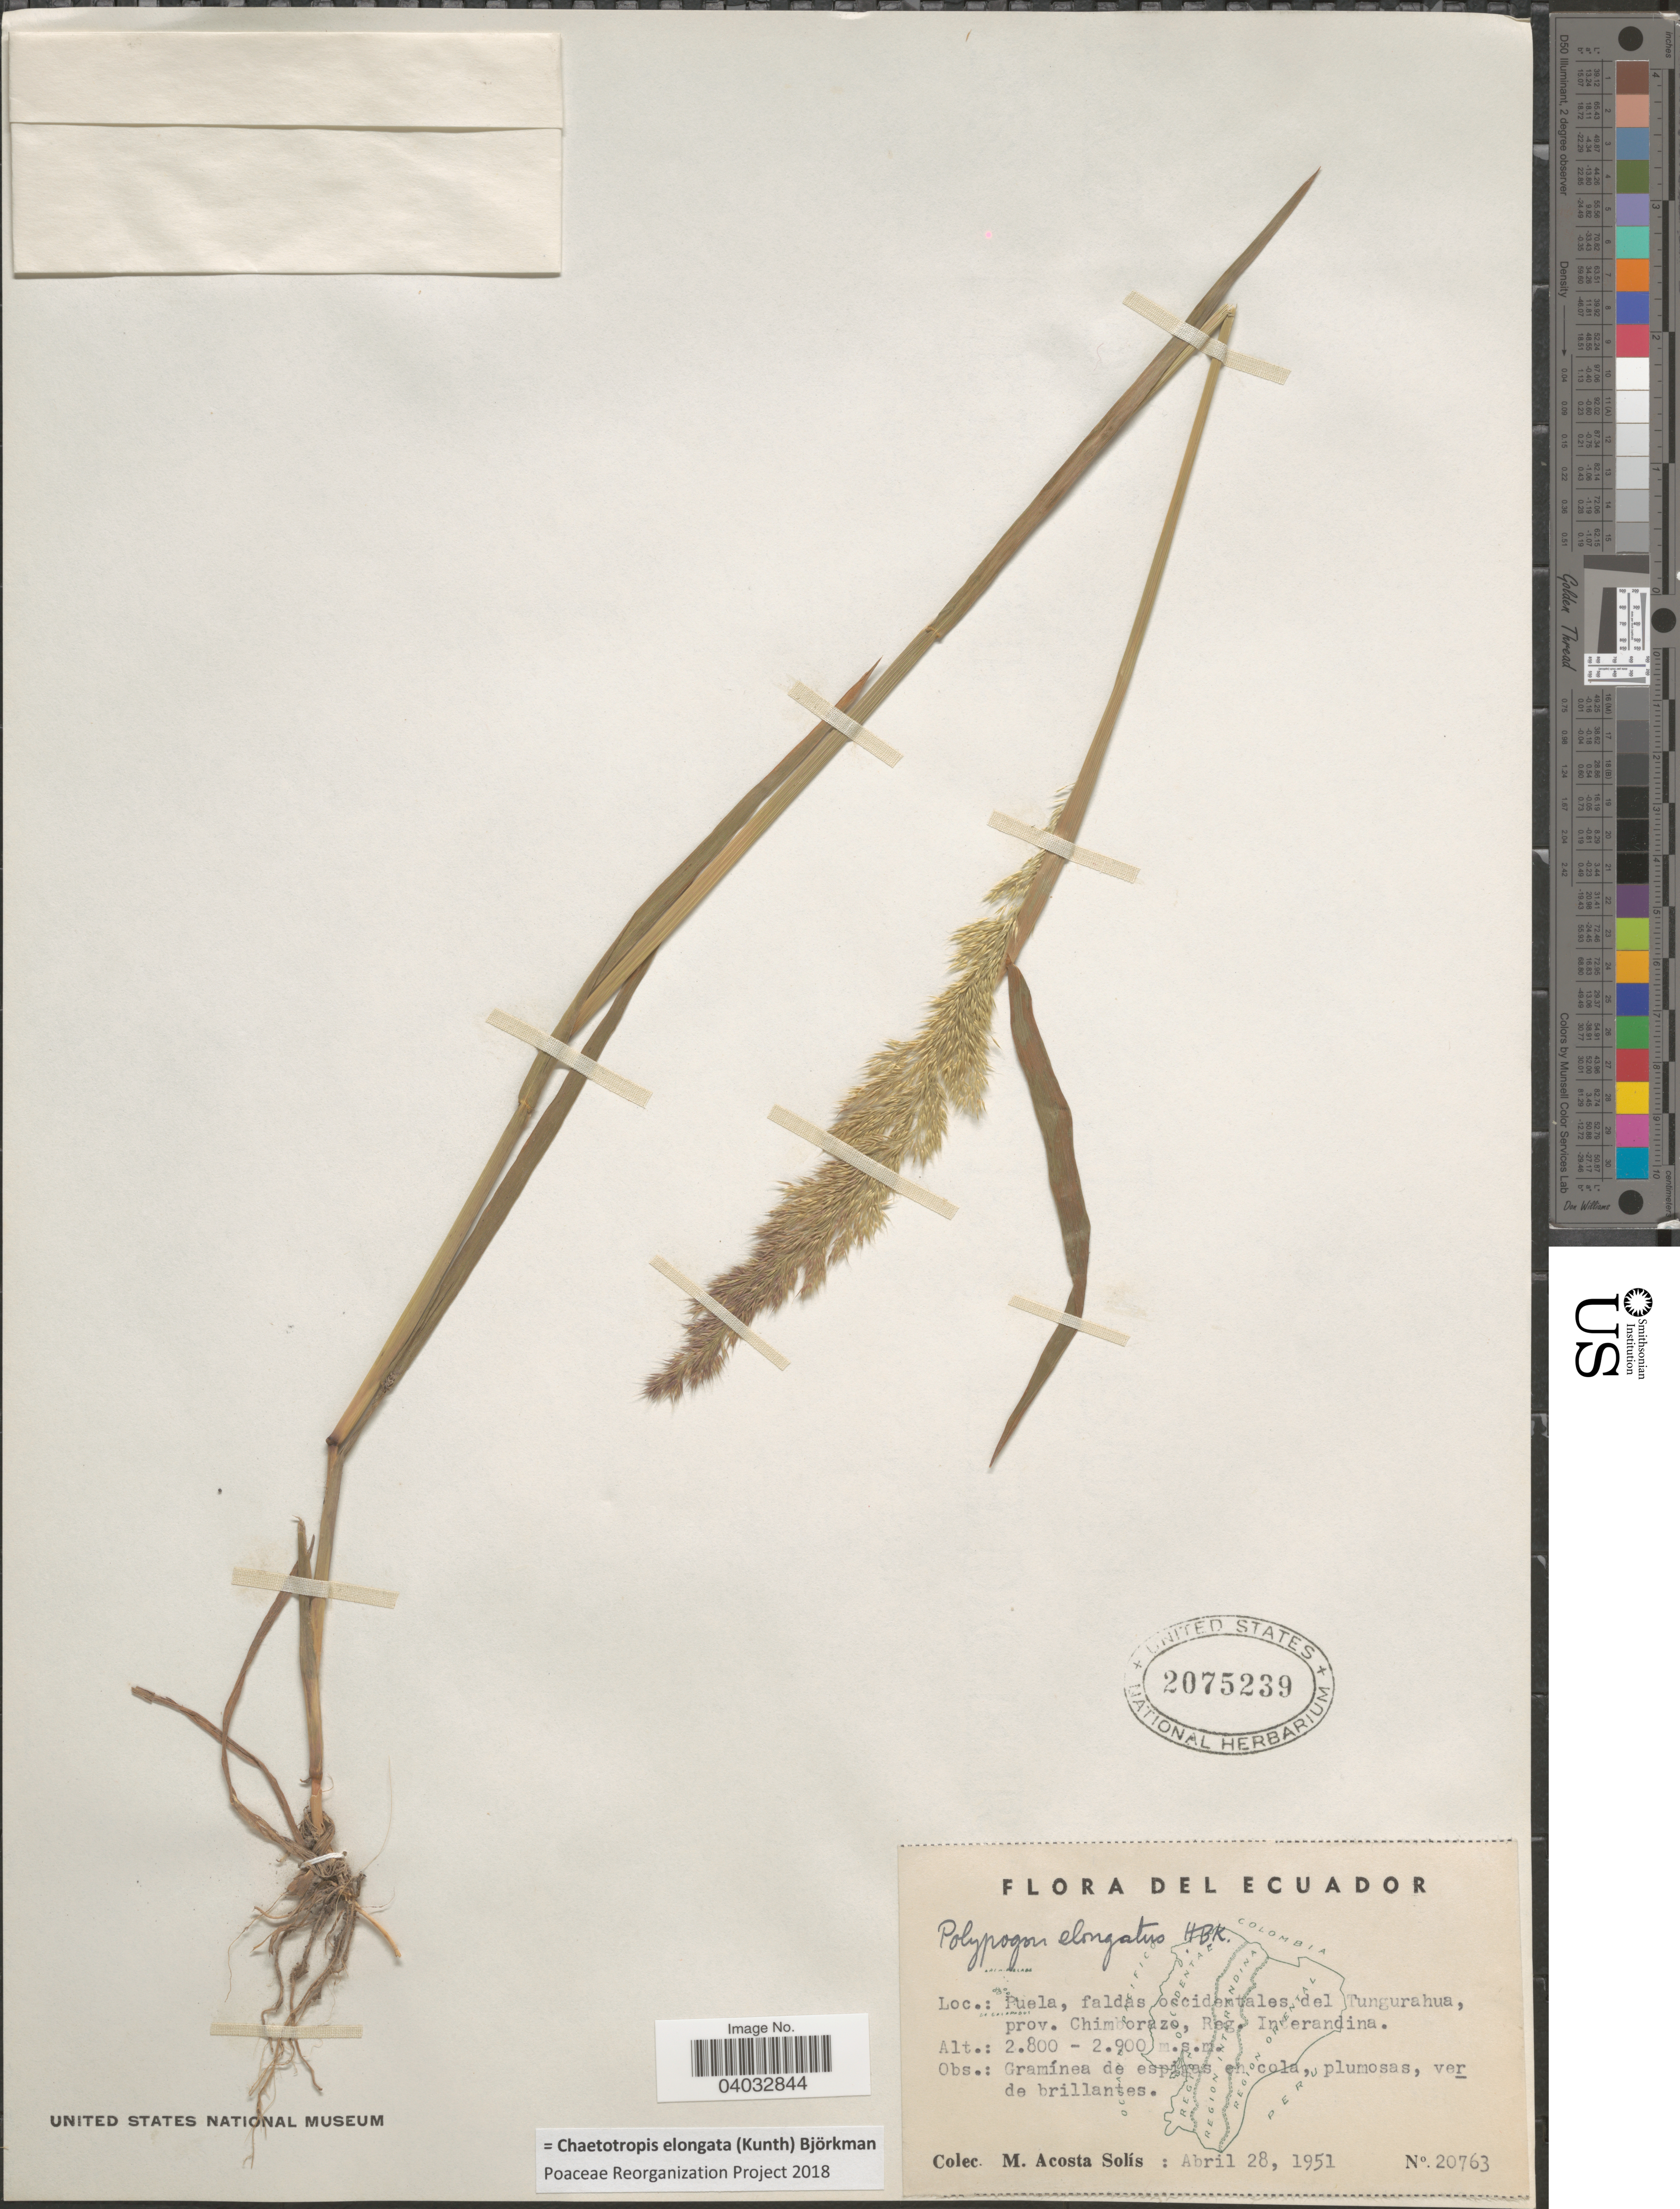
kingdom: Plantae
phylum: Tracheophyta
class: Liliopsida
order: Poales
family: Poaceae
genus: Chaetotropis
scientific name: Chaetotropis elongata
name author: (Kunth) Björkman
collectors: M. Acosta Solis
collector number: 20763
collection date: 1951-04-28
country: Ecuador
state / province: Chimborazo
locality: Puela, faldas occidentales del Tungurahua, Reg. Interandina.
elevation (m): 2800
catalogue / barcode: US 2075239